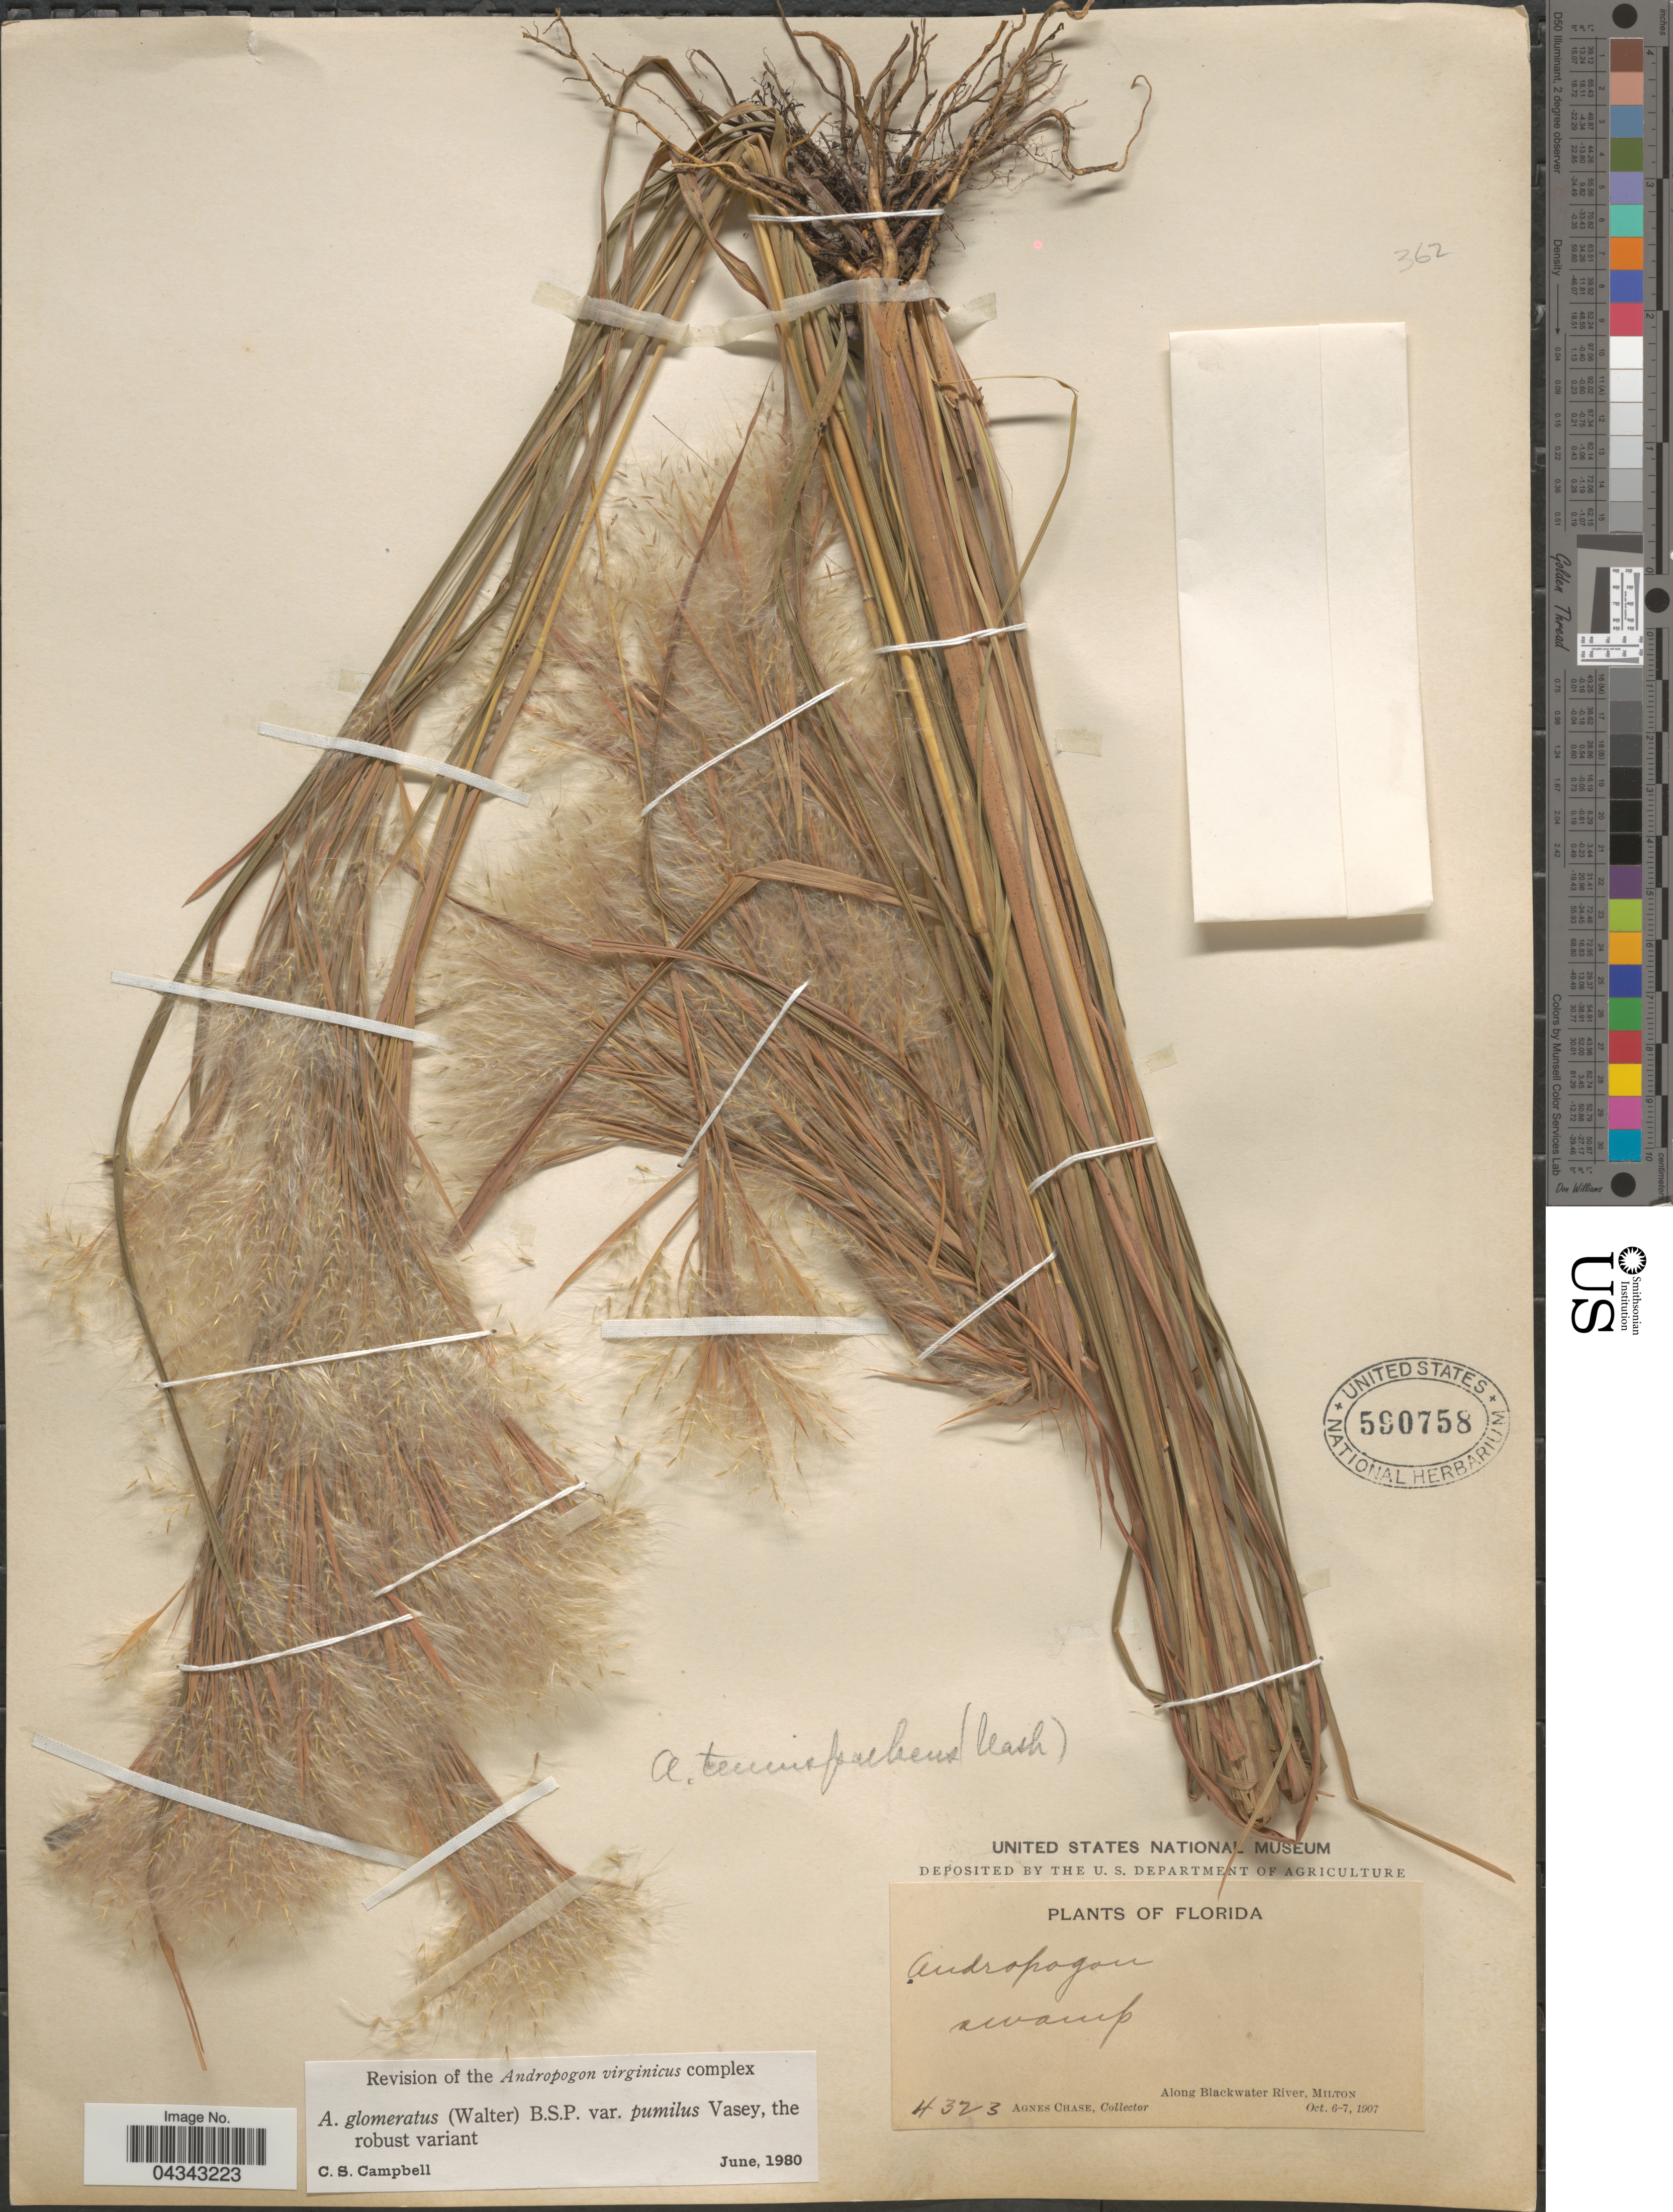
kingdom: Plantae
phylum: Tracheophyta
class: Liliopsida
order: Poales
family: Poaceae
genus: Andropogon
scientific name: Andropogon glomeratus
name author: (Walter) Britton, Stearns & Poggenb.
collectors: A. Chase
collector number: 4323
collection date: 1907-10-06/1907-10-07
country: United States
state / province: Florida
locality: Along Blackwater River, Milton.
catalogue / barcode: US 590758